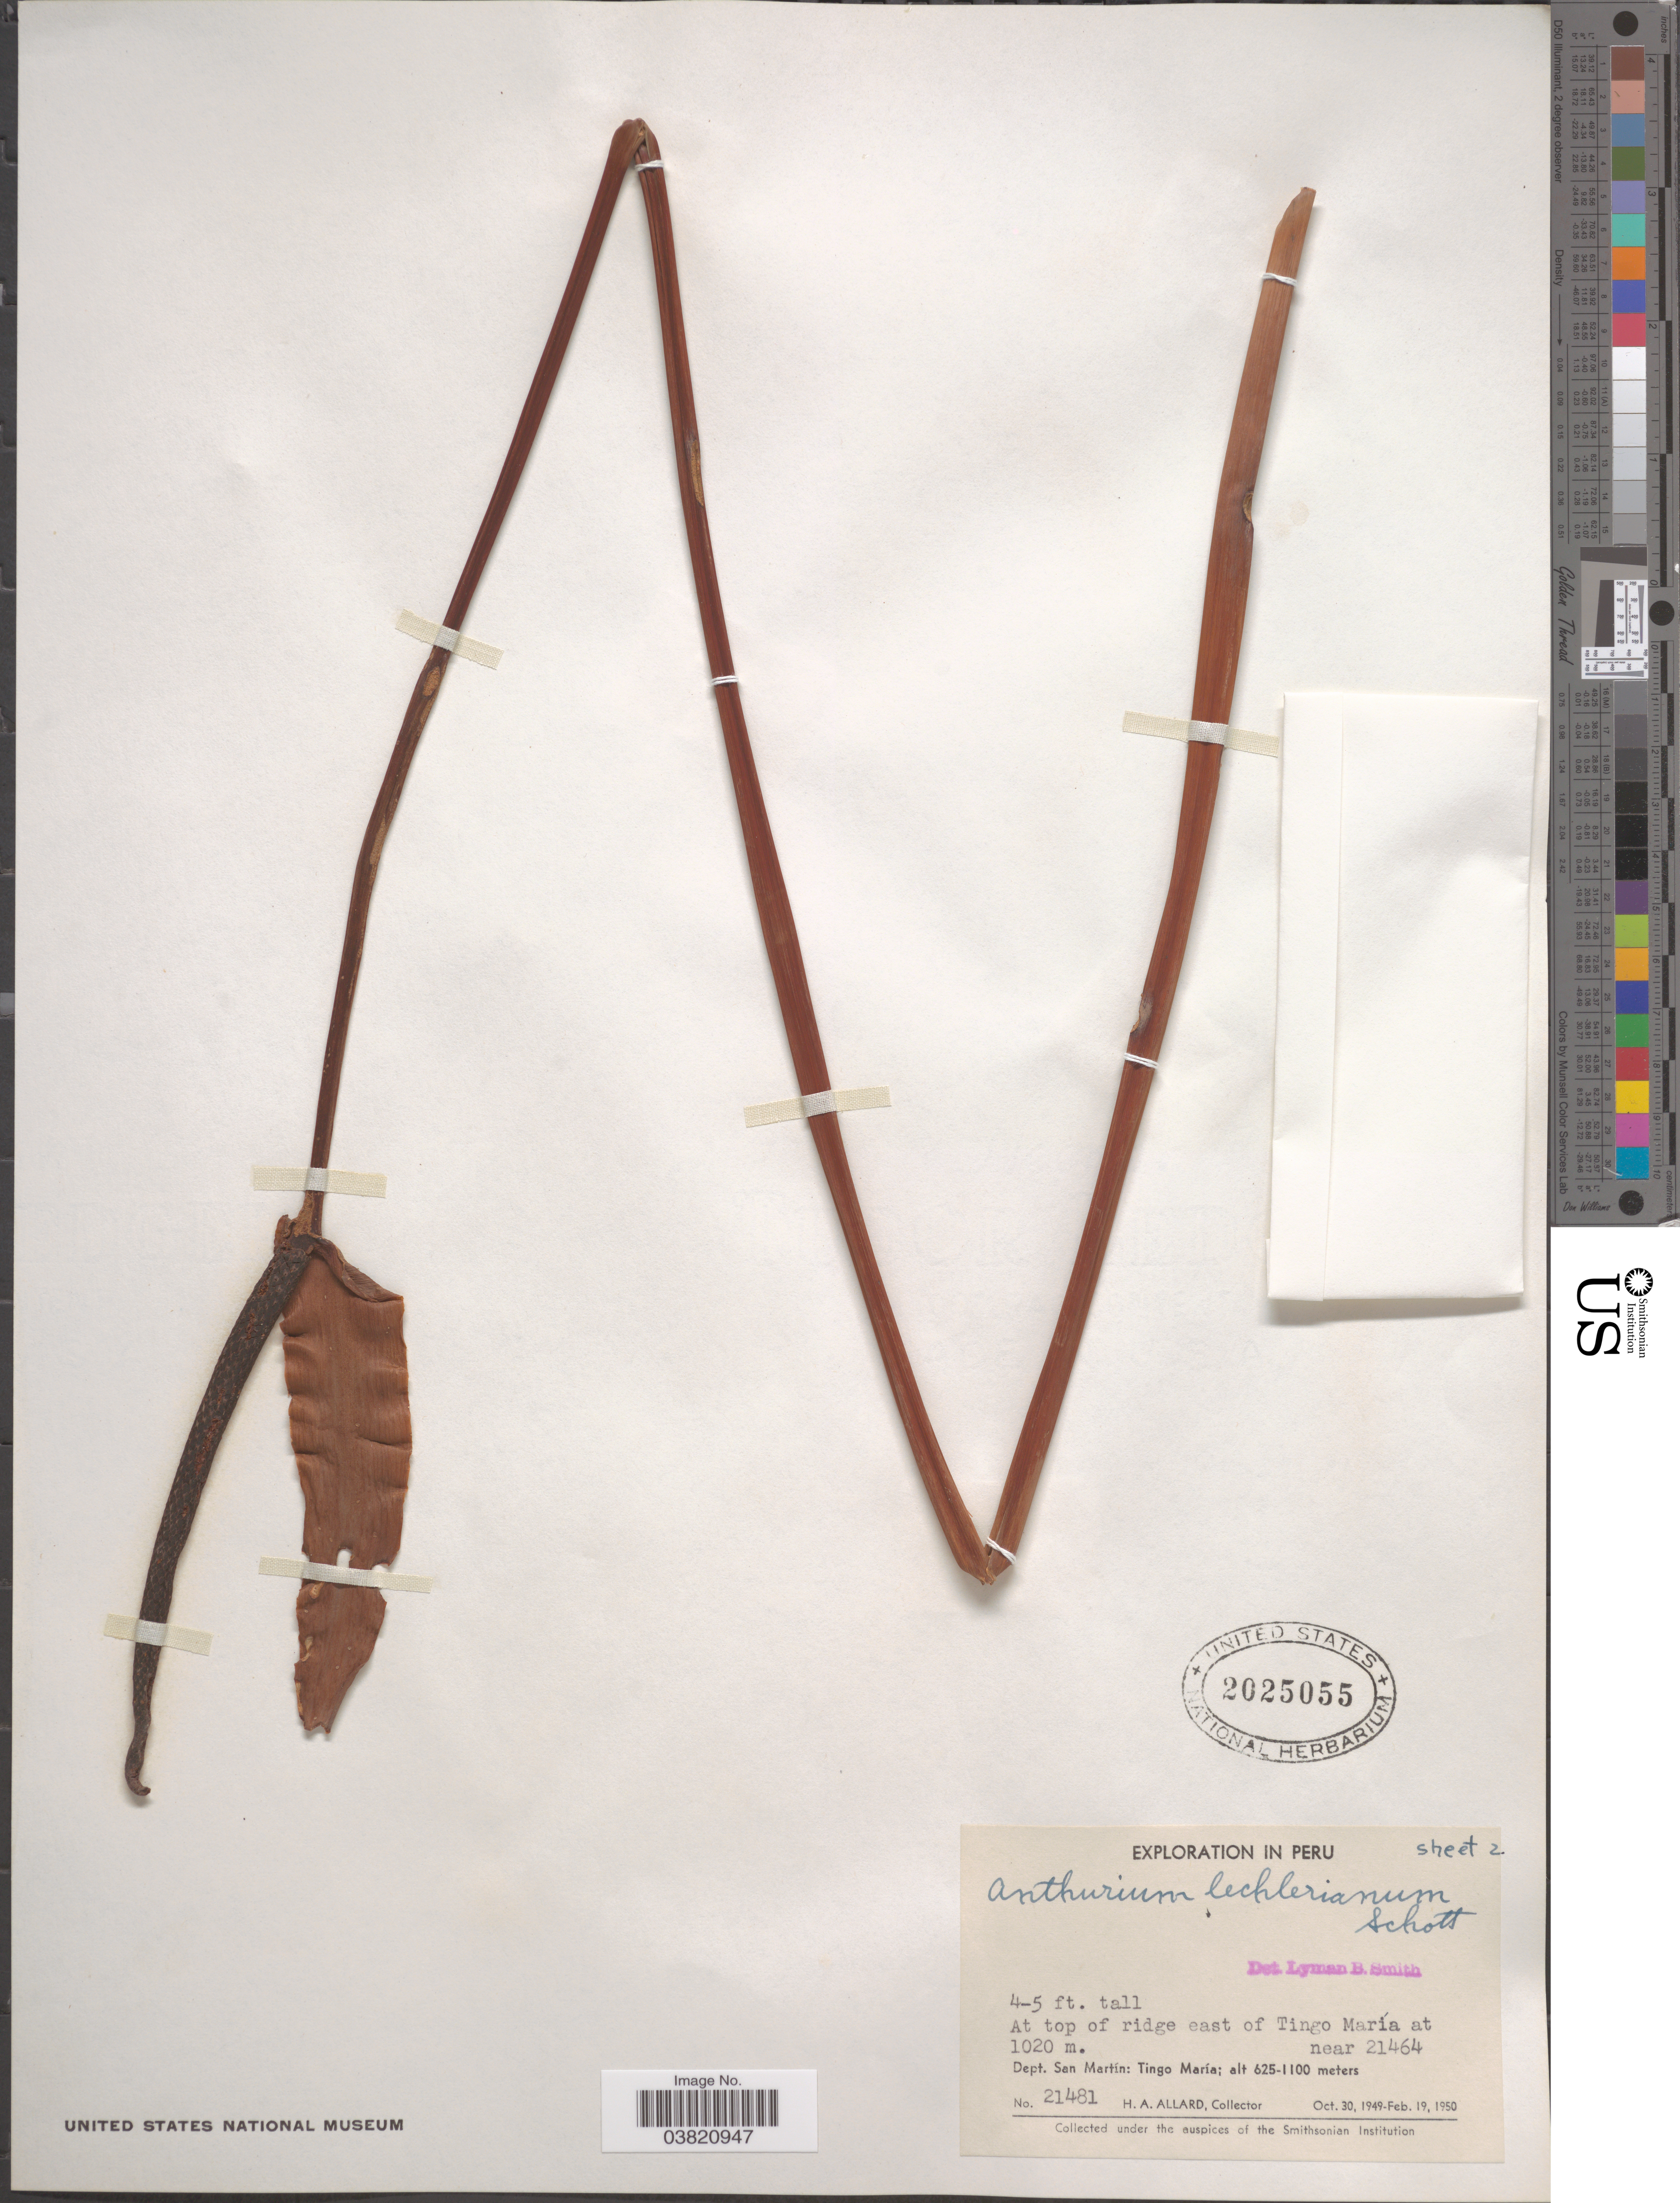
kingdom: Plantae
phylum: Tracheophyta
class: Liliopsida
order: Alismatales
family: Araceae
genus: Anthurium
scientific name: Anthurium lechlerianum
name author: Schott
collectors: H. A. Allard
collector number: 21481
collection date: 1949-10-30/1950-02-19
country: Peru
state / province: San Martín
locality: At top of ridge east of Tingo María near 21464. Dept. San Martín: Tingo María.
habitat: at top of ridge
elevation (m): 1020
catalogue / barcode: US 2025055